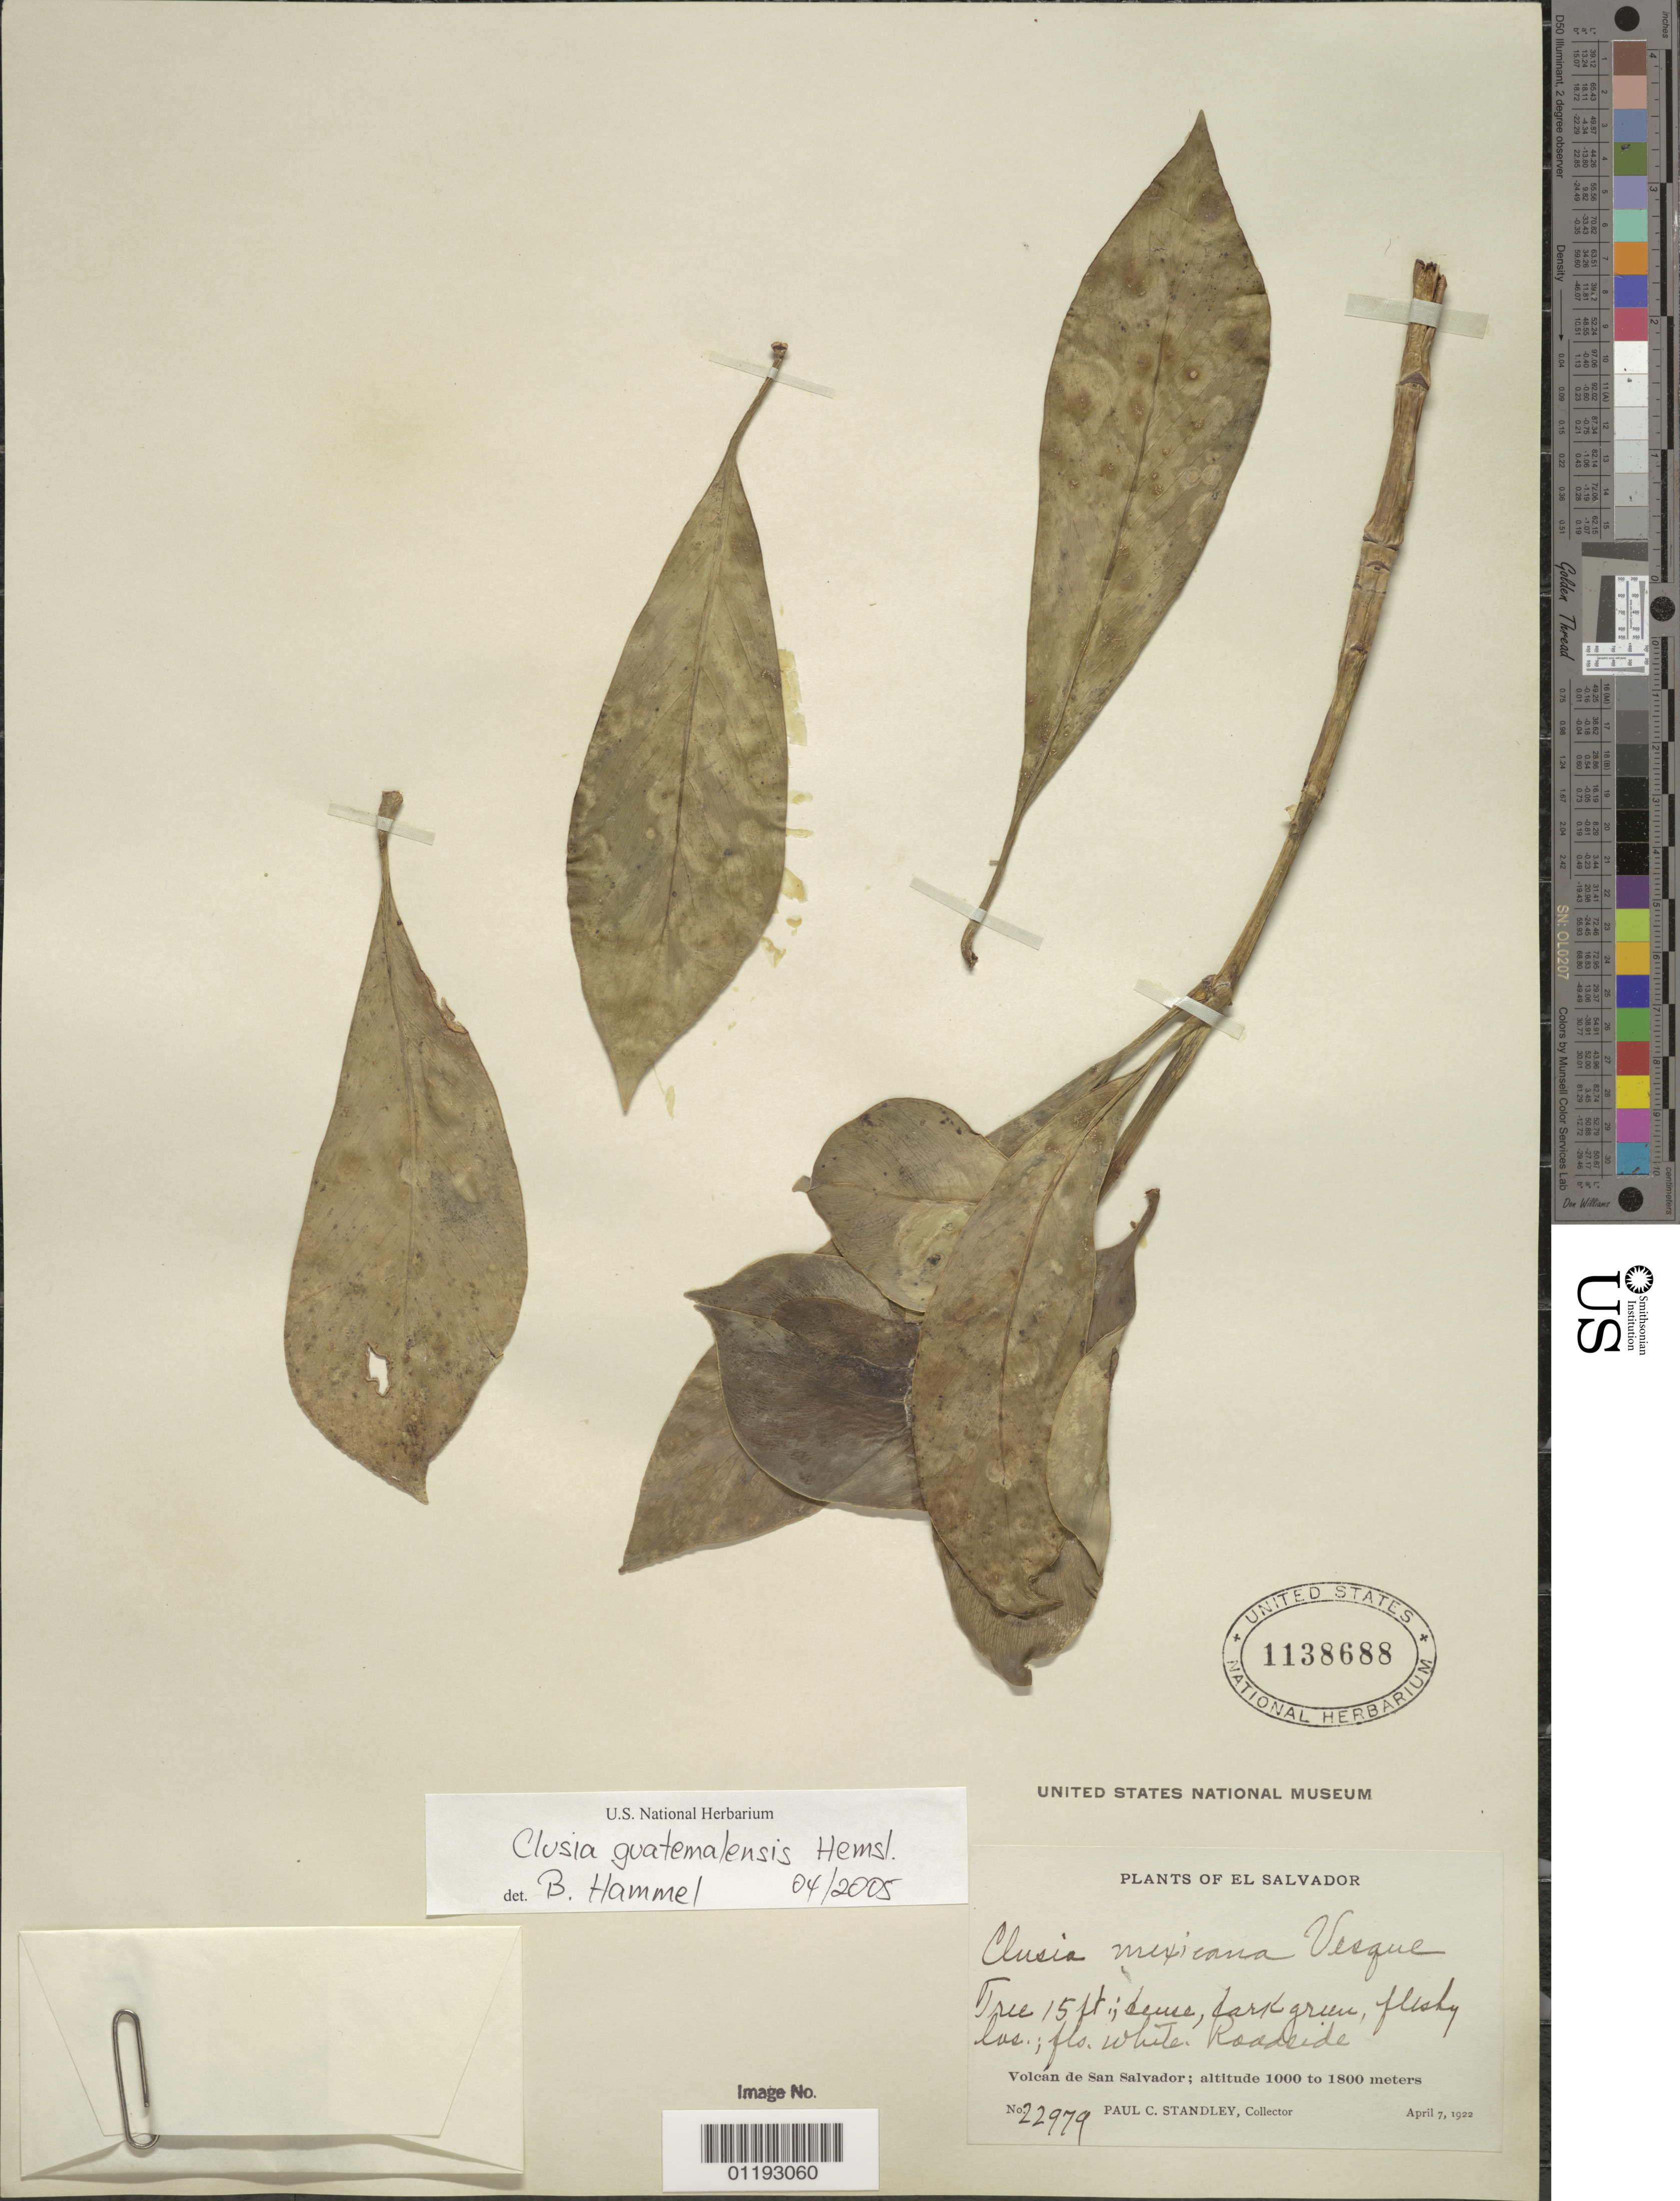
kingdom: Plantae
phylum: Tracheophyta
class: Magnoliopsida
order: Malpighiales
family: Clusiaceae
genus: Clusia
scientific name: Clusia guatemalensis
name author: Hemsl.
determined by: Hammel, --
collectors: P. C. Standley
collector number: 22979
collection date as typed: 7 Apr 1922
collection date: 1922-04-07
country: El Salvador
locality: Volcán de San Salvador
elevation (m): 1000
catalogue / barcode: US 1138688